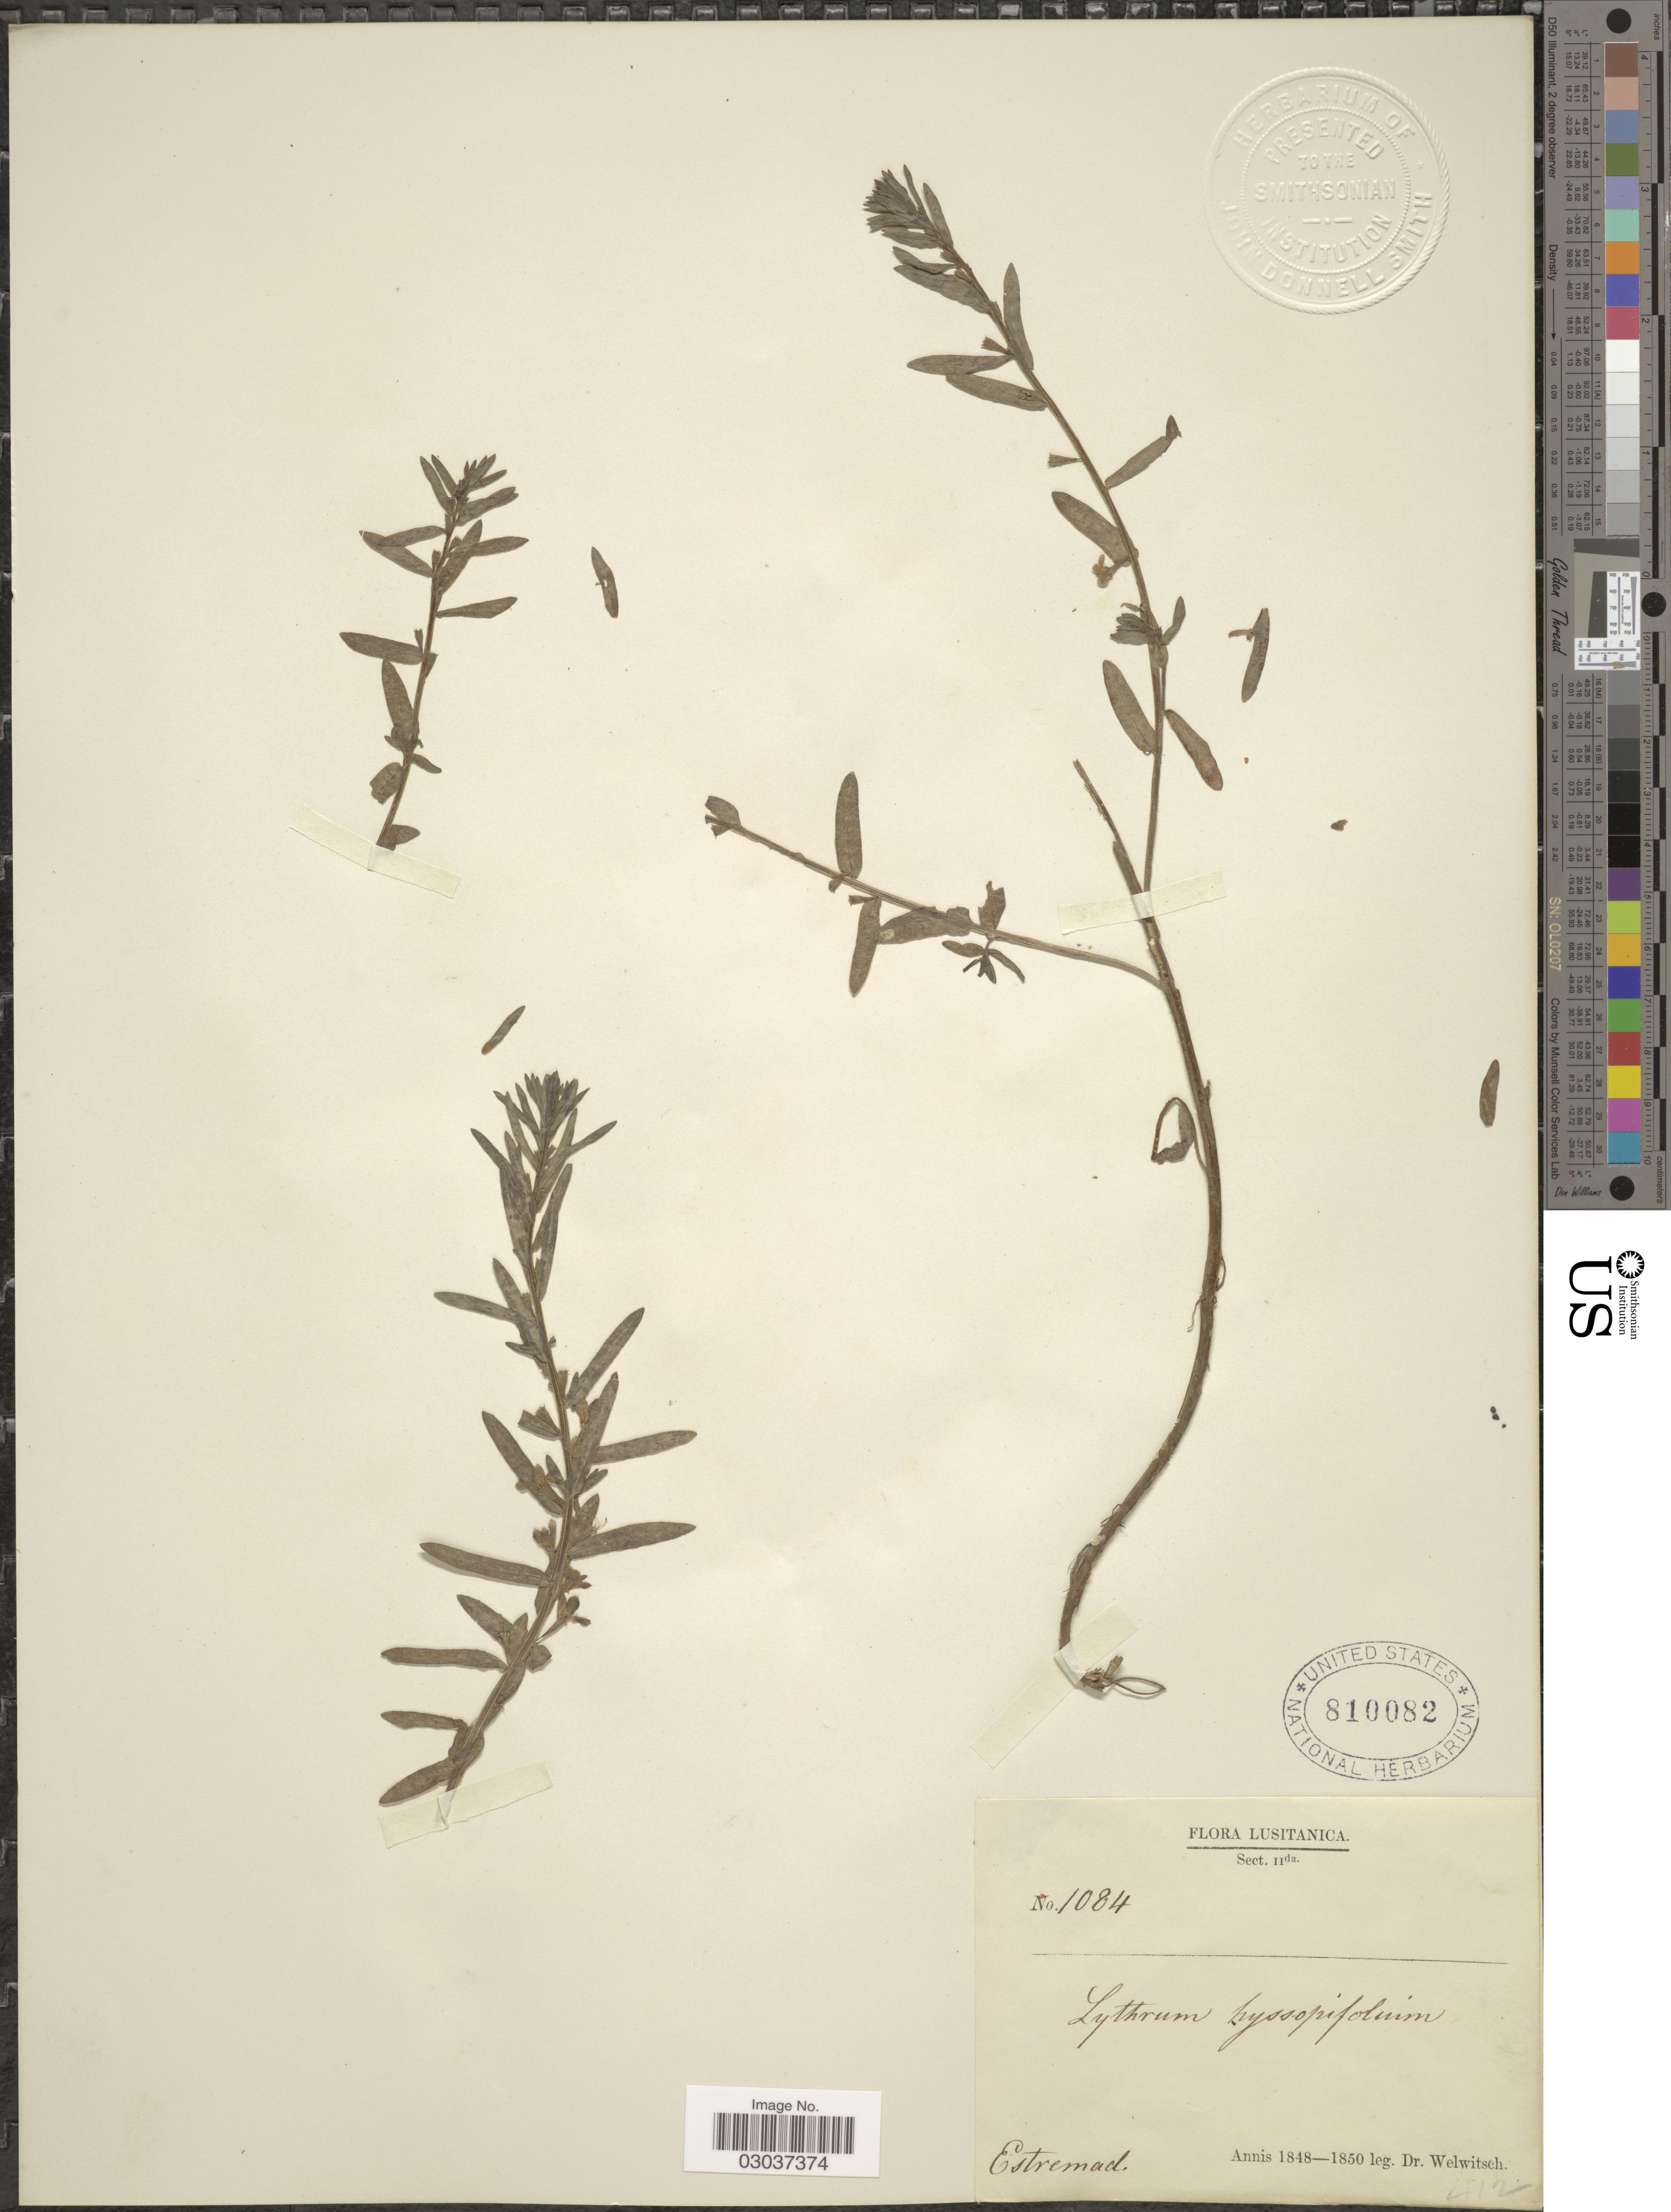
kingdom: Plantae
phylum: Tracheophyta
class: Magnoliopsida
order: Myrtales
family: Lythraceae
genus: Lythrum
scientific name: Lythrum hyssopifolia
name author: L.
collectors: -. Welwitsch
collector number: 1084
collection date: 1848/1850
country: Portugal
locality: Lusitanica. Estremad.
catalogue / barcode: US 810082